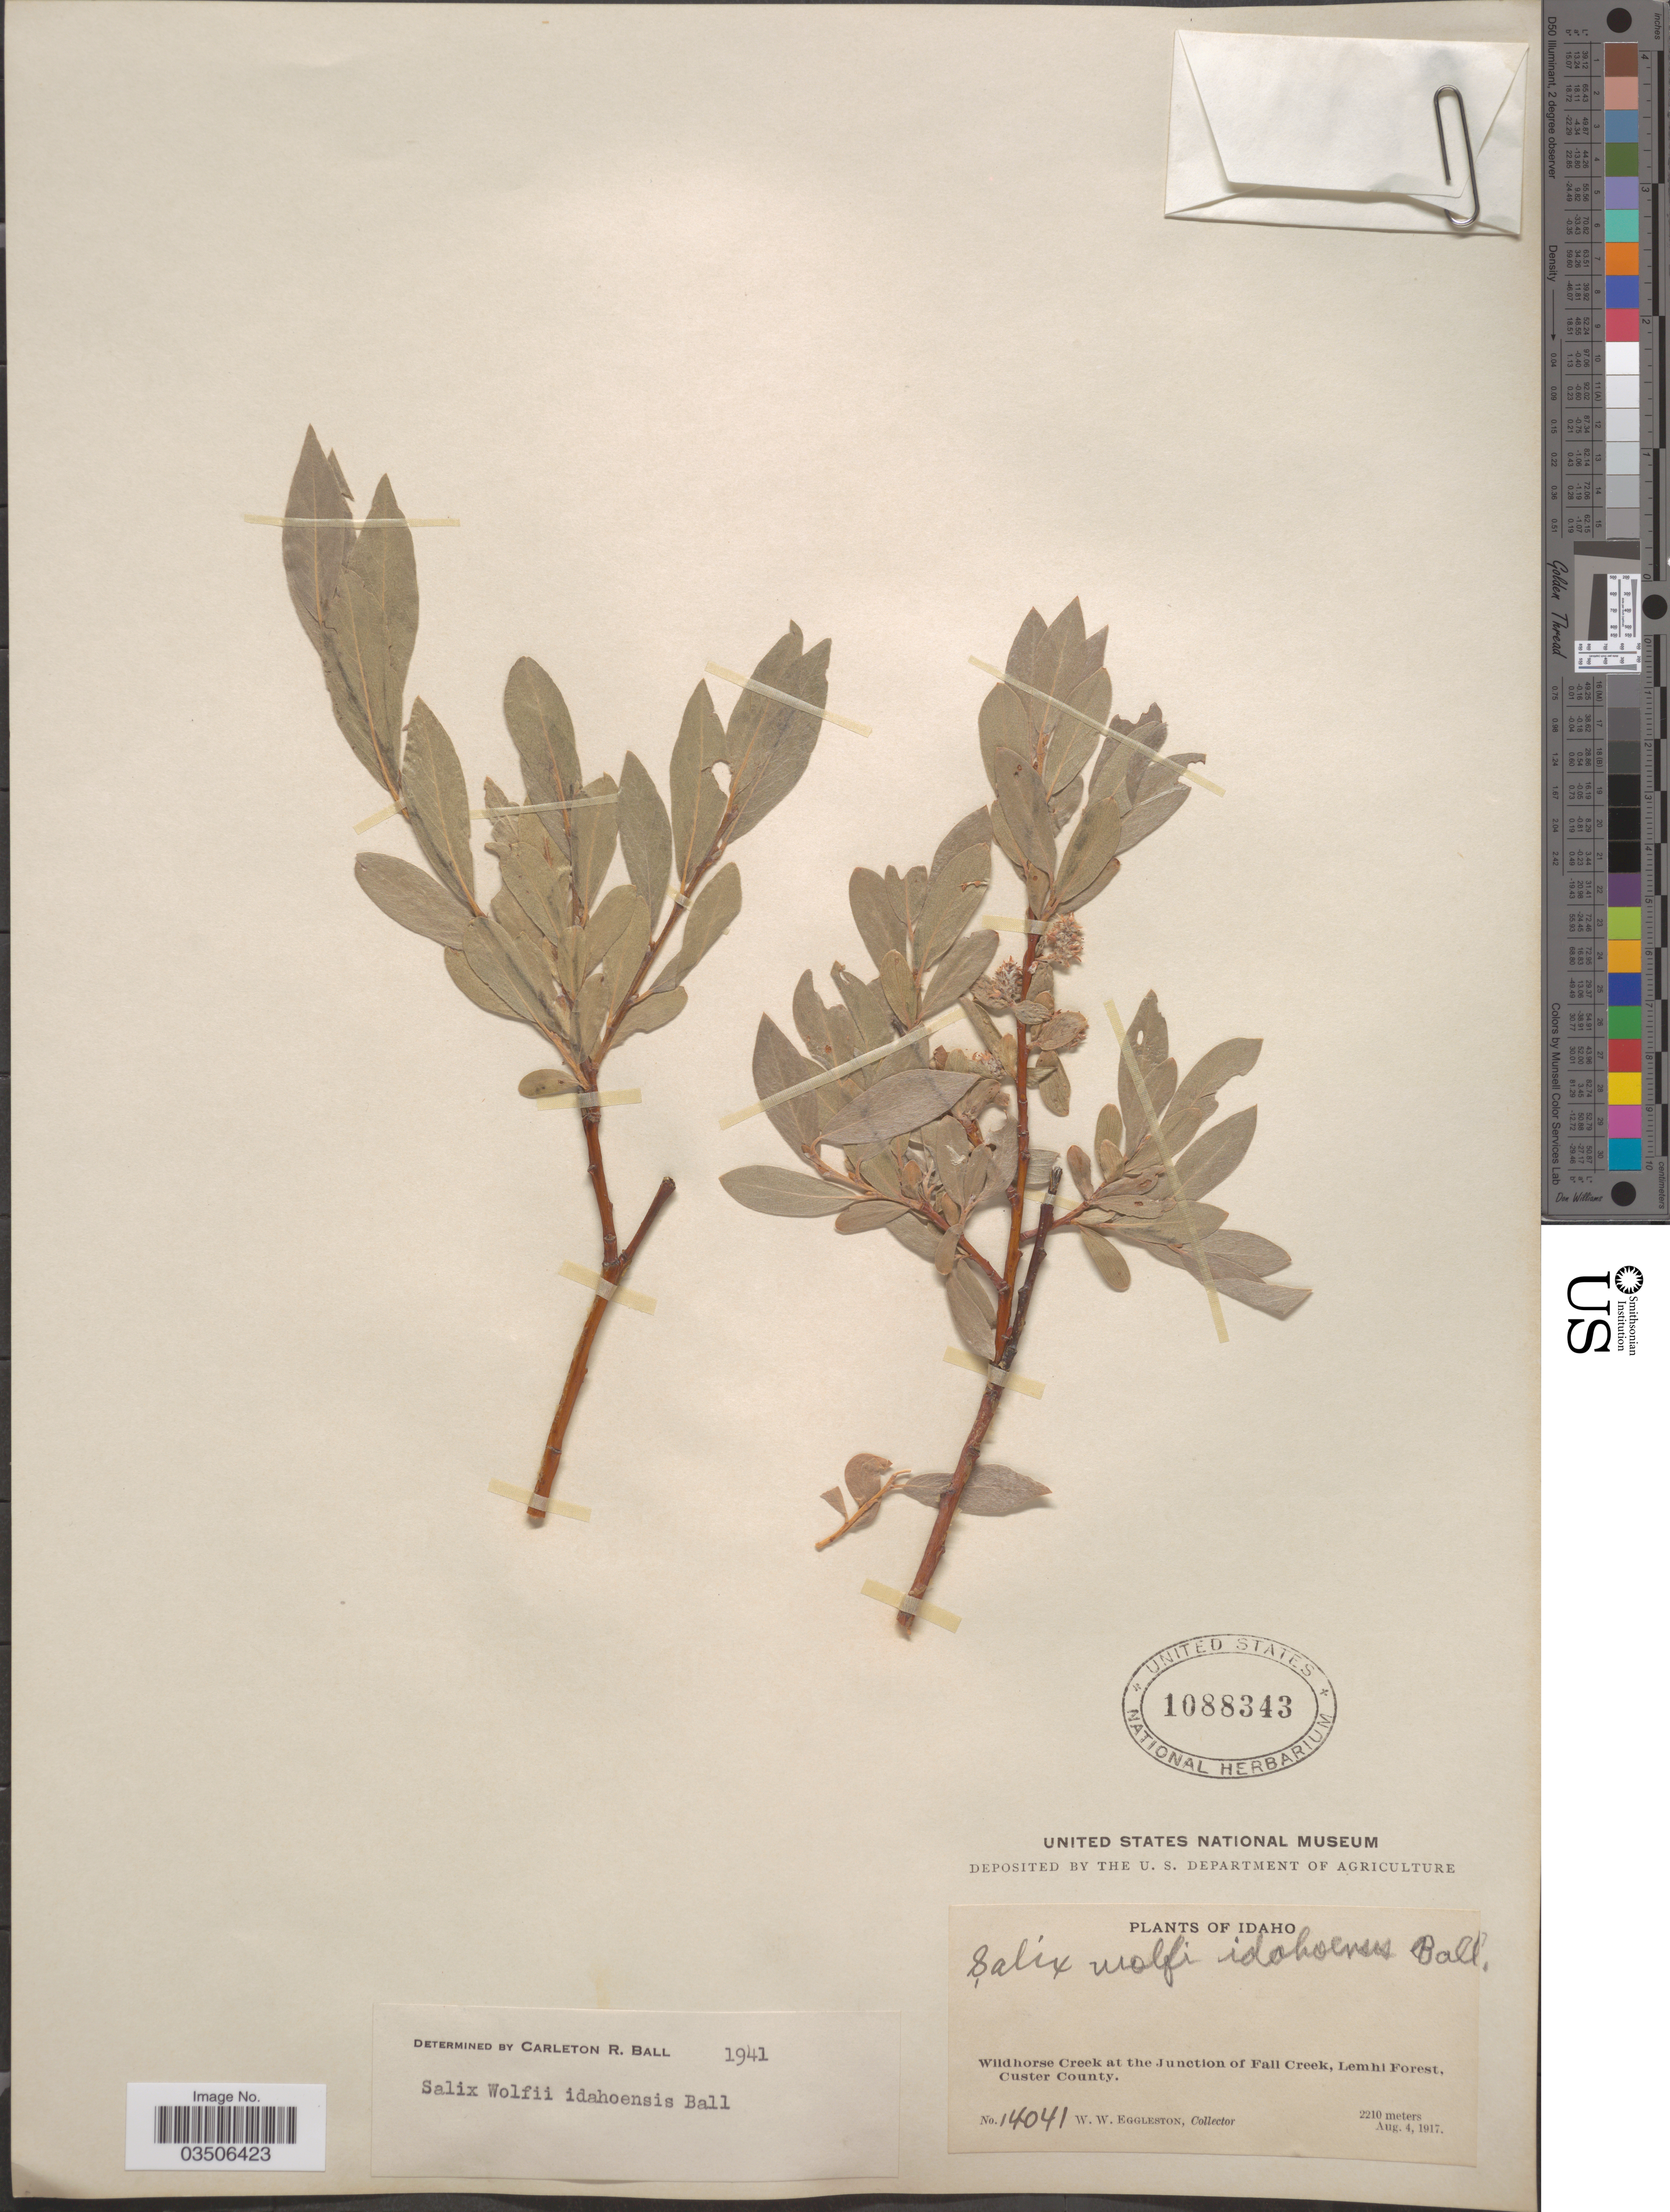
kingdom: Plantae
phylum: Tracheophyta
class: Magnoliopsida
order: Malpighiales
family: Salicaceae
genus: Salix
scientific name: Salix wolfii var. idahoensis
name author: C.R. Ball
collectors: W. W. Eggleston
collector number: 14041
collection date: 1917-08-04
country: United States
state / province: Idaho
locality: Wild horse Creek at the Junction of Fall Creek, Lemhi Forest, Custer County.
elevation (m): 2210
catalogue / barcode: US 1088343